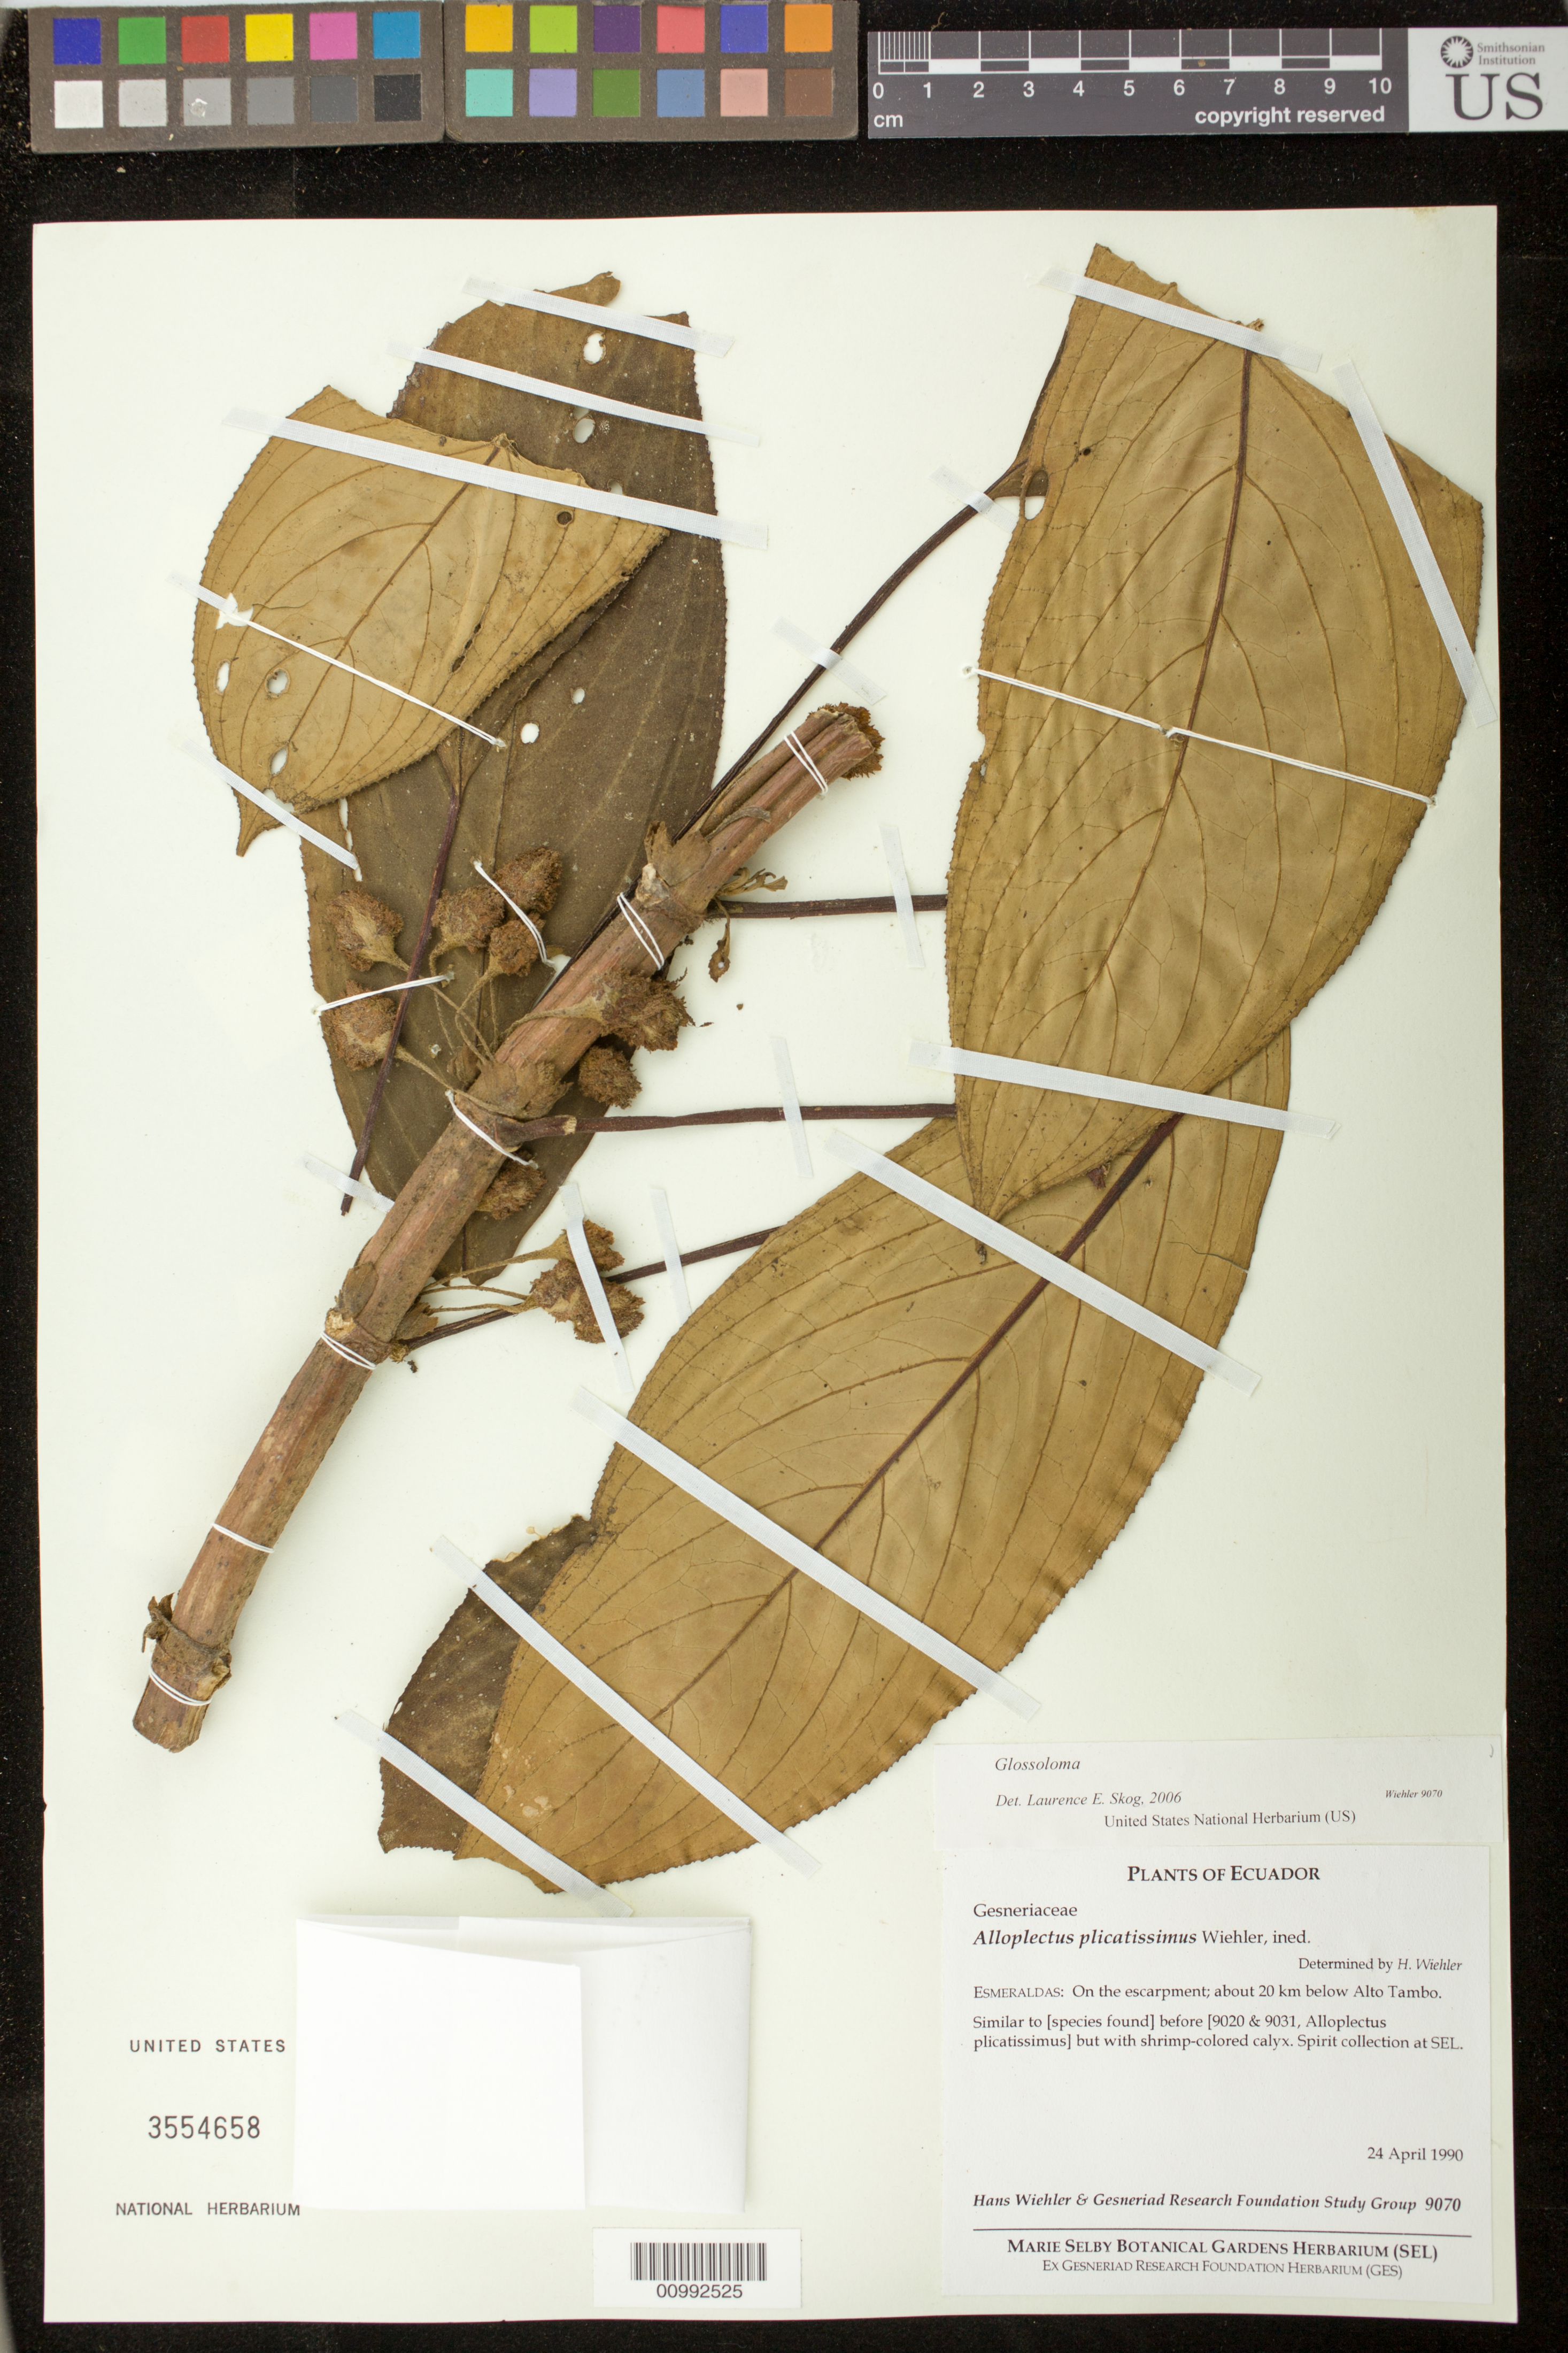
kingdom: Plantae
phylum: Tracheophyta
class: Magnoliopsida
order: Lamiales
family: Gesneriaceae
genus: Glossoloma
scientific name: Glossoloma sp.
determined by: Skog, Laurence E.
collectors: H. J. Wiehler & GRF Study Group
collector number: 9070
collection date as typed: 24 Apr 1990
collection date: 1990-04-24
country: Ecuador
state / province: Esmeraldas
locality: Esmeraldas: on the escarpment; about 20 km below Alto Tambo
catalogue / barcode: US 3554658